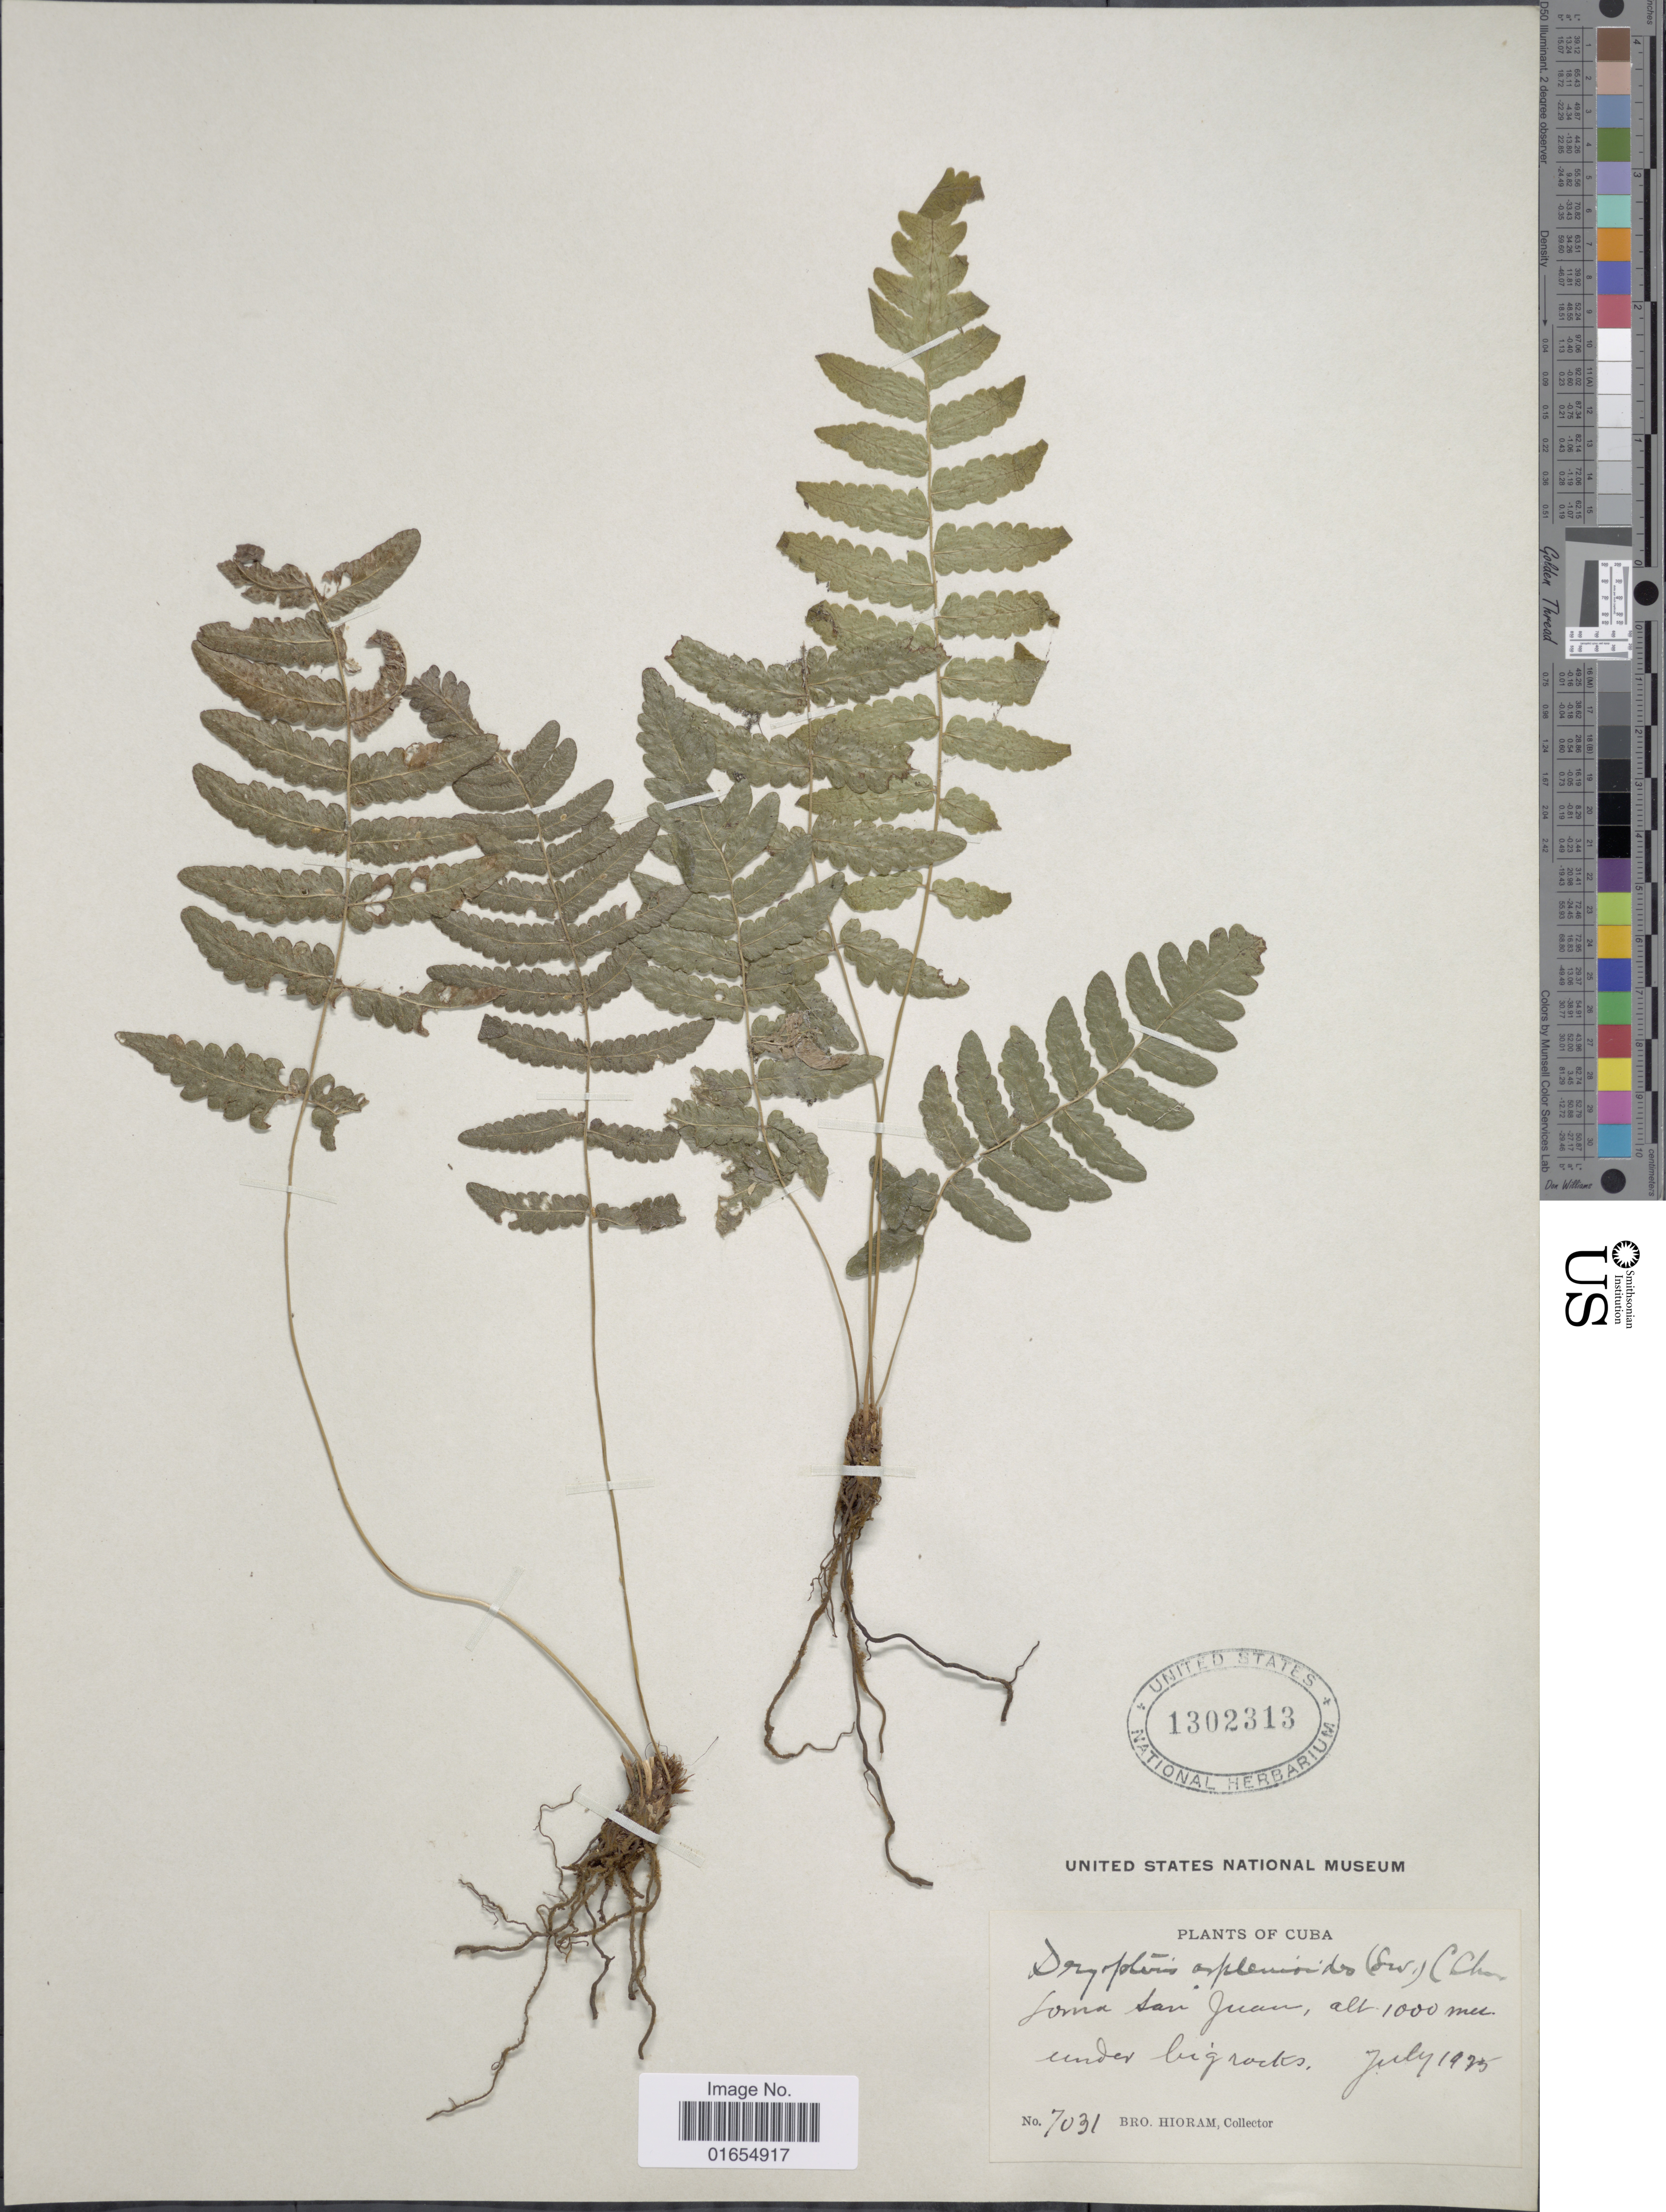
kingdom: Plantae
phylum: Tracheophyta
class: Polypodiopsida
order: Polypodiales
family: Thelypteridaceae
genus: Goniopteris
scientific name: Goniopteris retroflexa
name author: (L.) Pic. Serm.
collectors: Bro. Hioram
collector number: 7031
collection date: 1925-07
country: Cuba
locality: Loma San Juan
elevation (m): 1000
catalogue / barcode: US 1302313